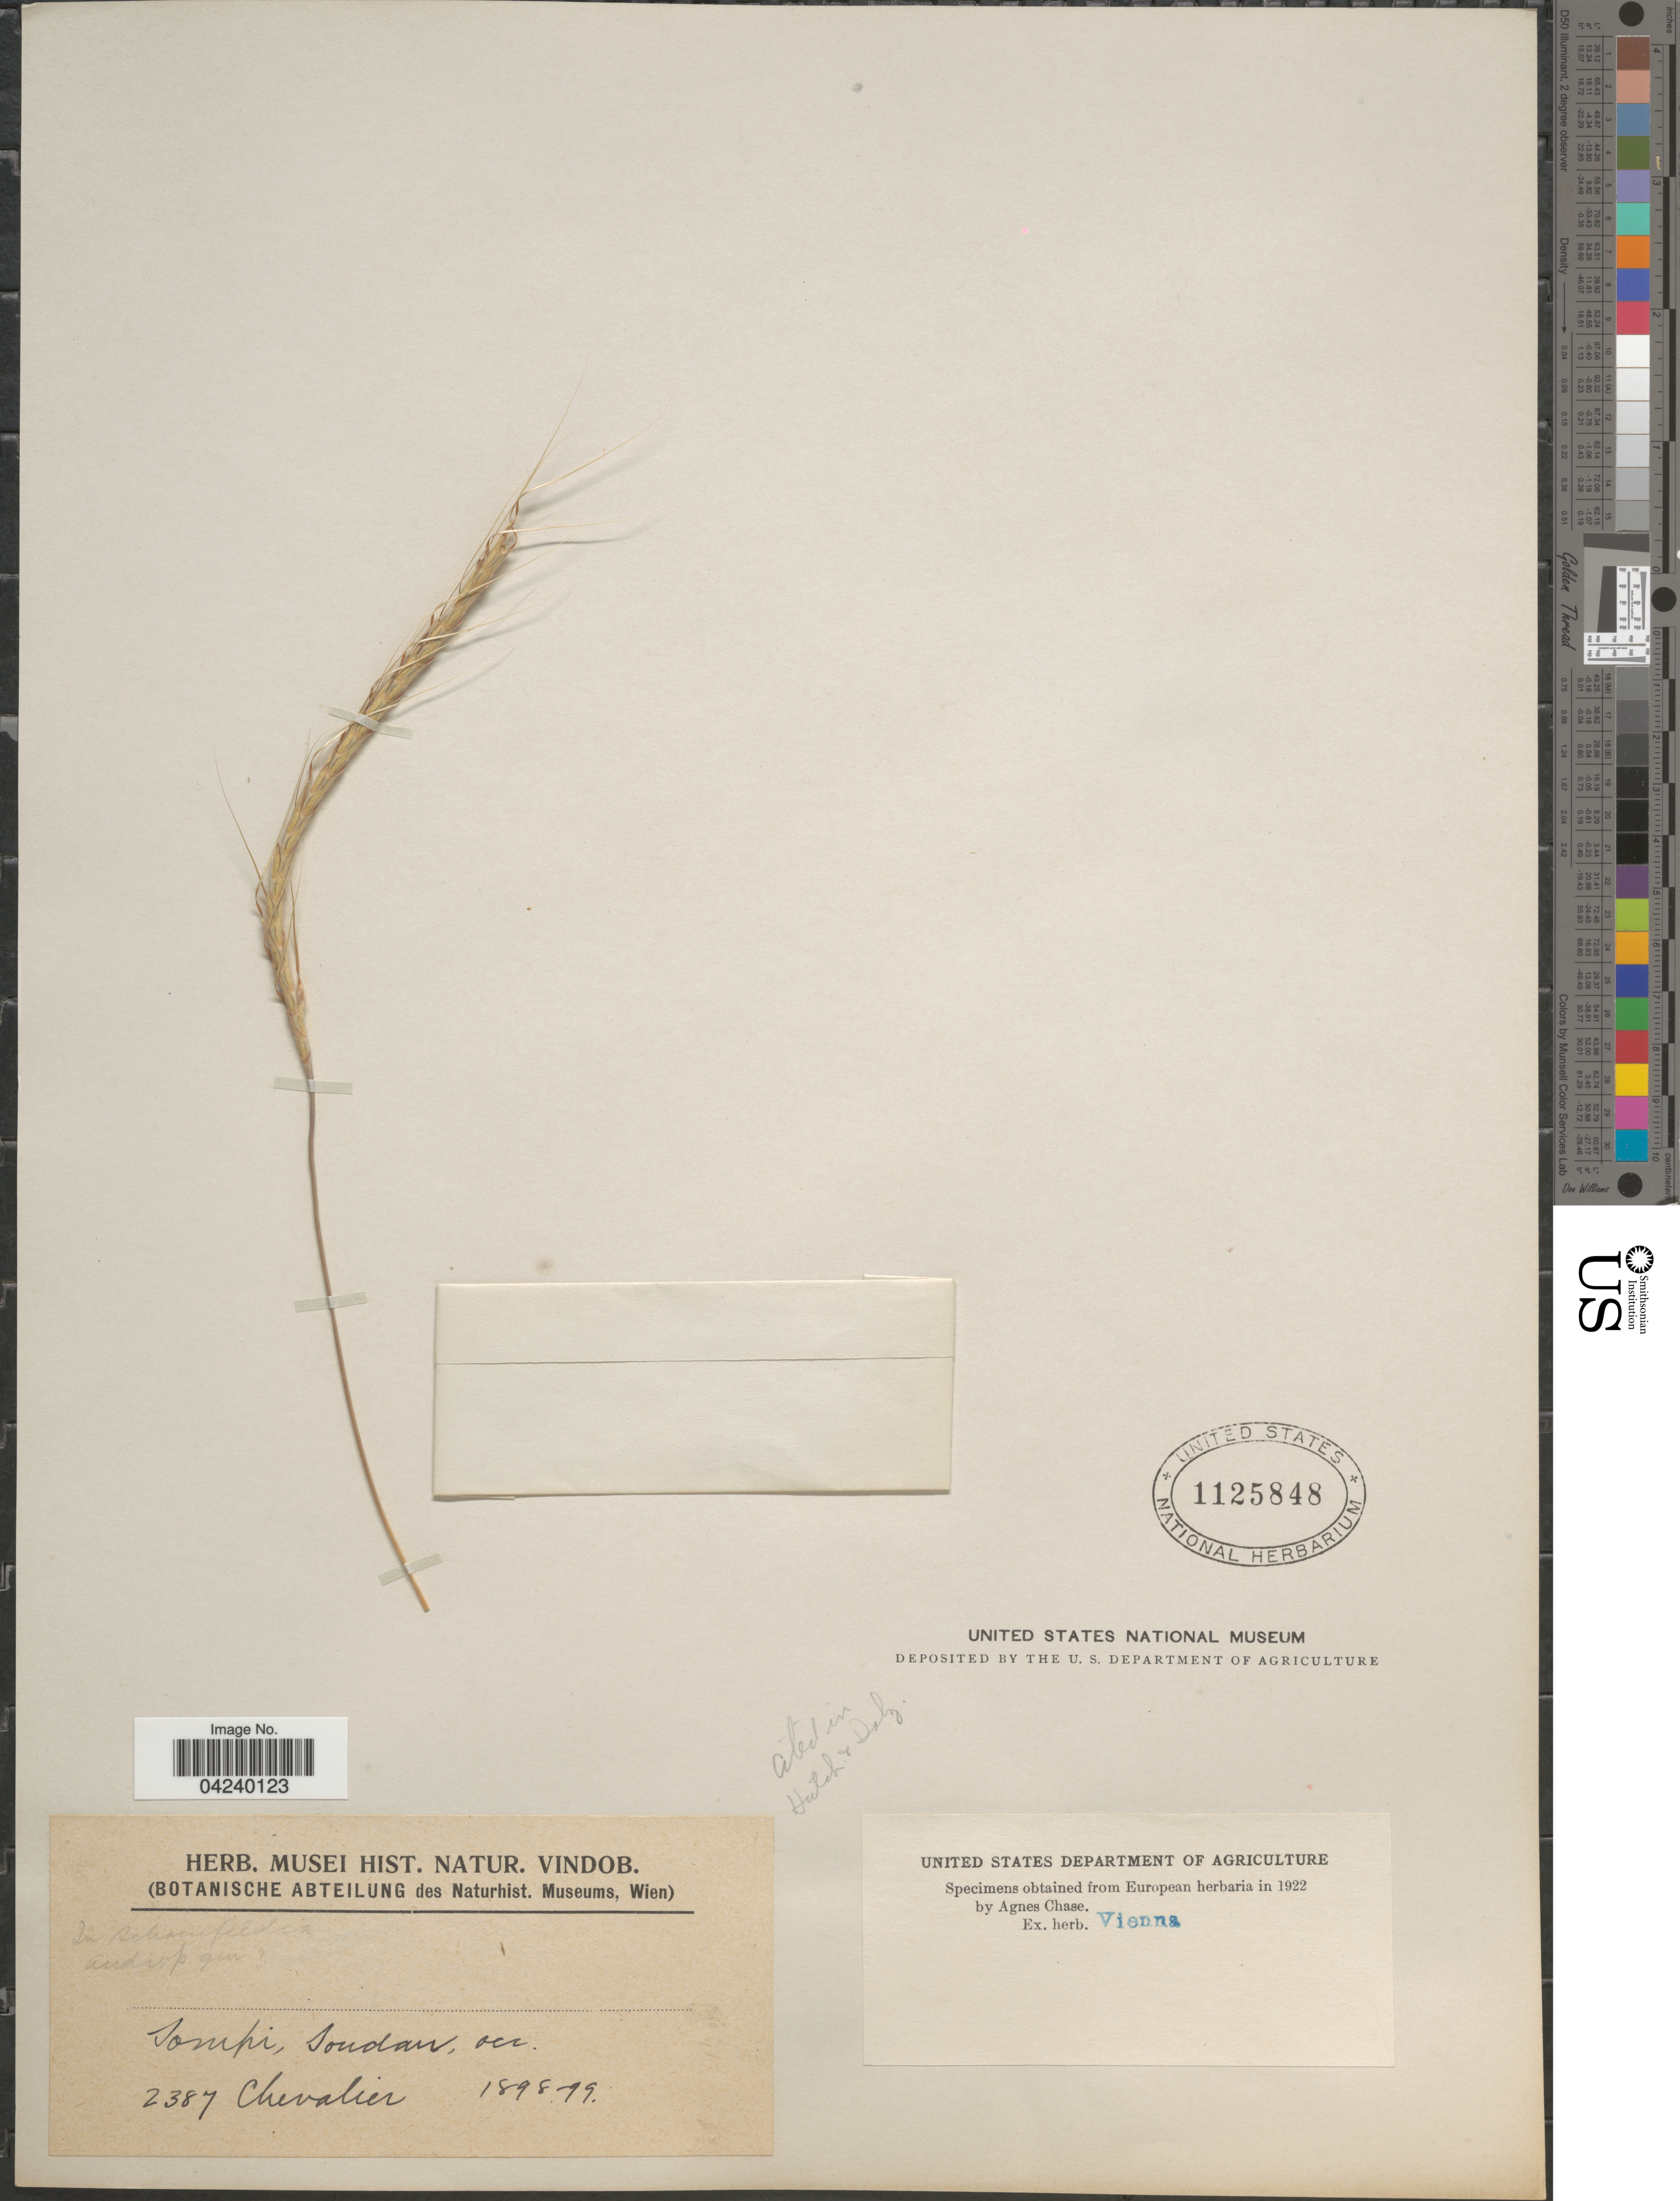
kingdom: Plantae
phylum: Tracheophyta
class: Liliopsida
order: Poales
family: Poaceae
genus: Urelytrum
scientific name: Urelytrum annuum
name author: Stapf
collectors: Chevalier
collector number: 2387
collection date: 1898/1899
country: Sudan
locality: Sompi, Soudan, occ.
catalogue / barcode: US 1125848